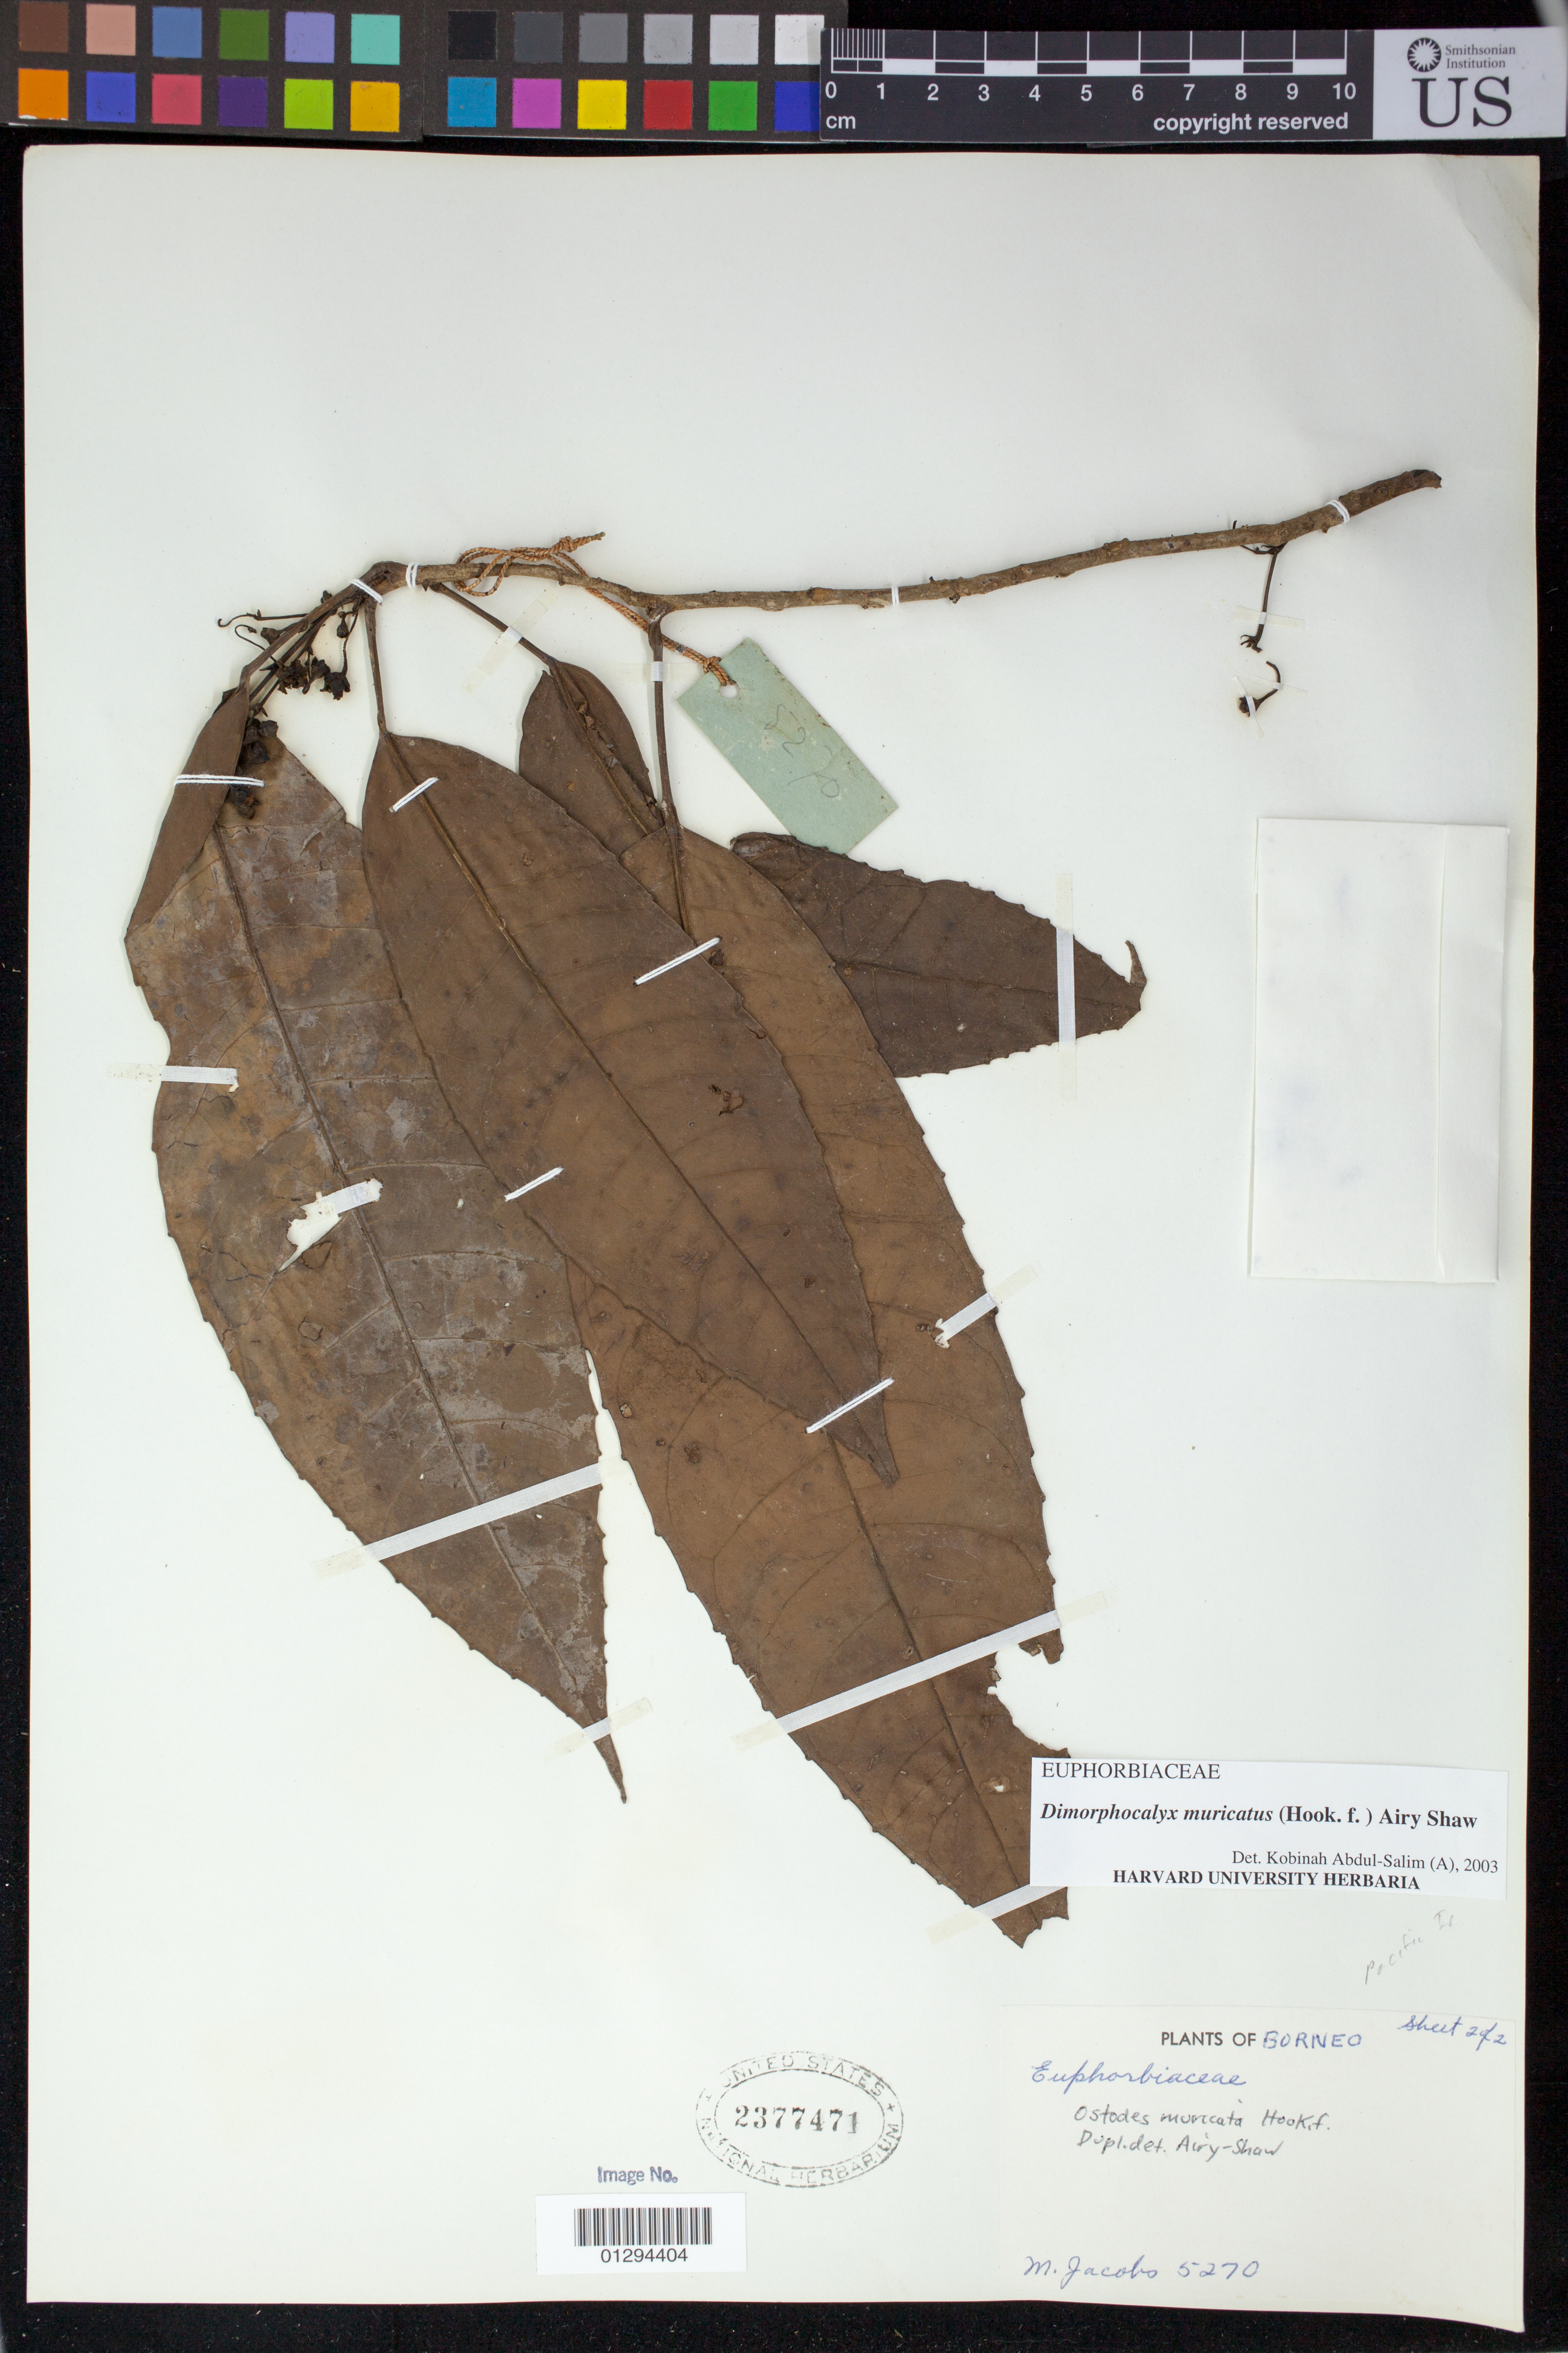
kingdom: Plantae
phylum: Tracheophyta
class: Magnoliopsida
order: Malpighiales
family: Euphorbiaceae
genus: Dimorphocalyx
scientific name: Dimorphocalyx muricatus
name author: (Hook. f.) Airy Shaw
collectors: M. Jacobs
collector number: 5270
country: Indonesia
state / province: Kalimantan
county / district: Kalimantan Tengah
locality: Borneo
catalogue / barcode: US 2377471